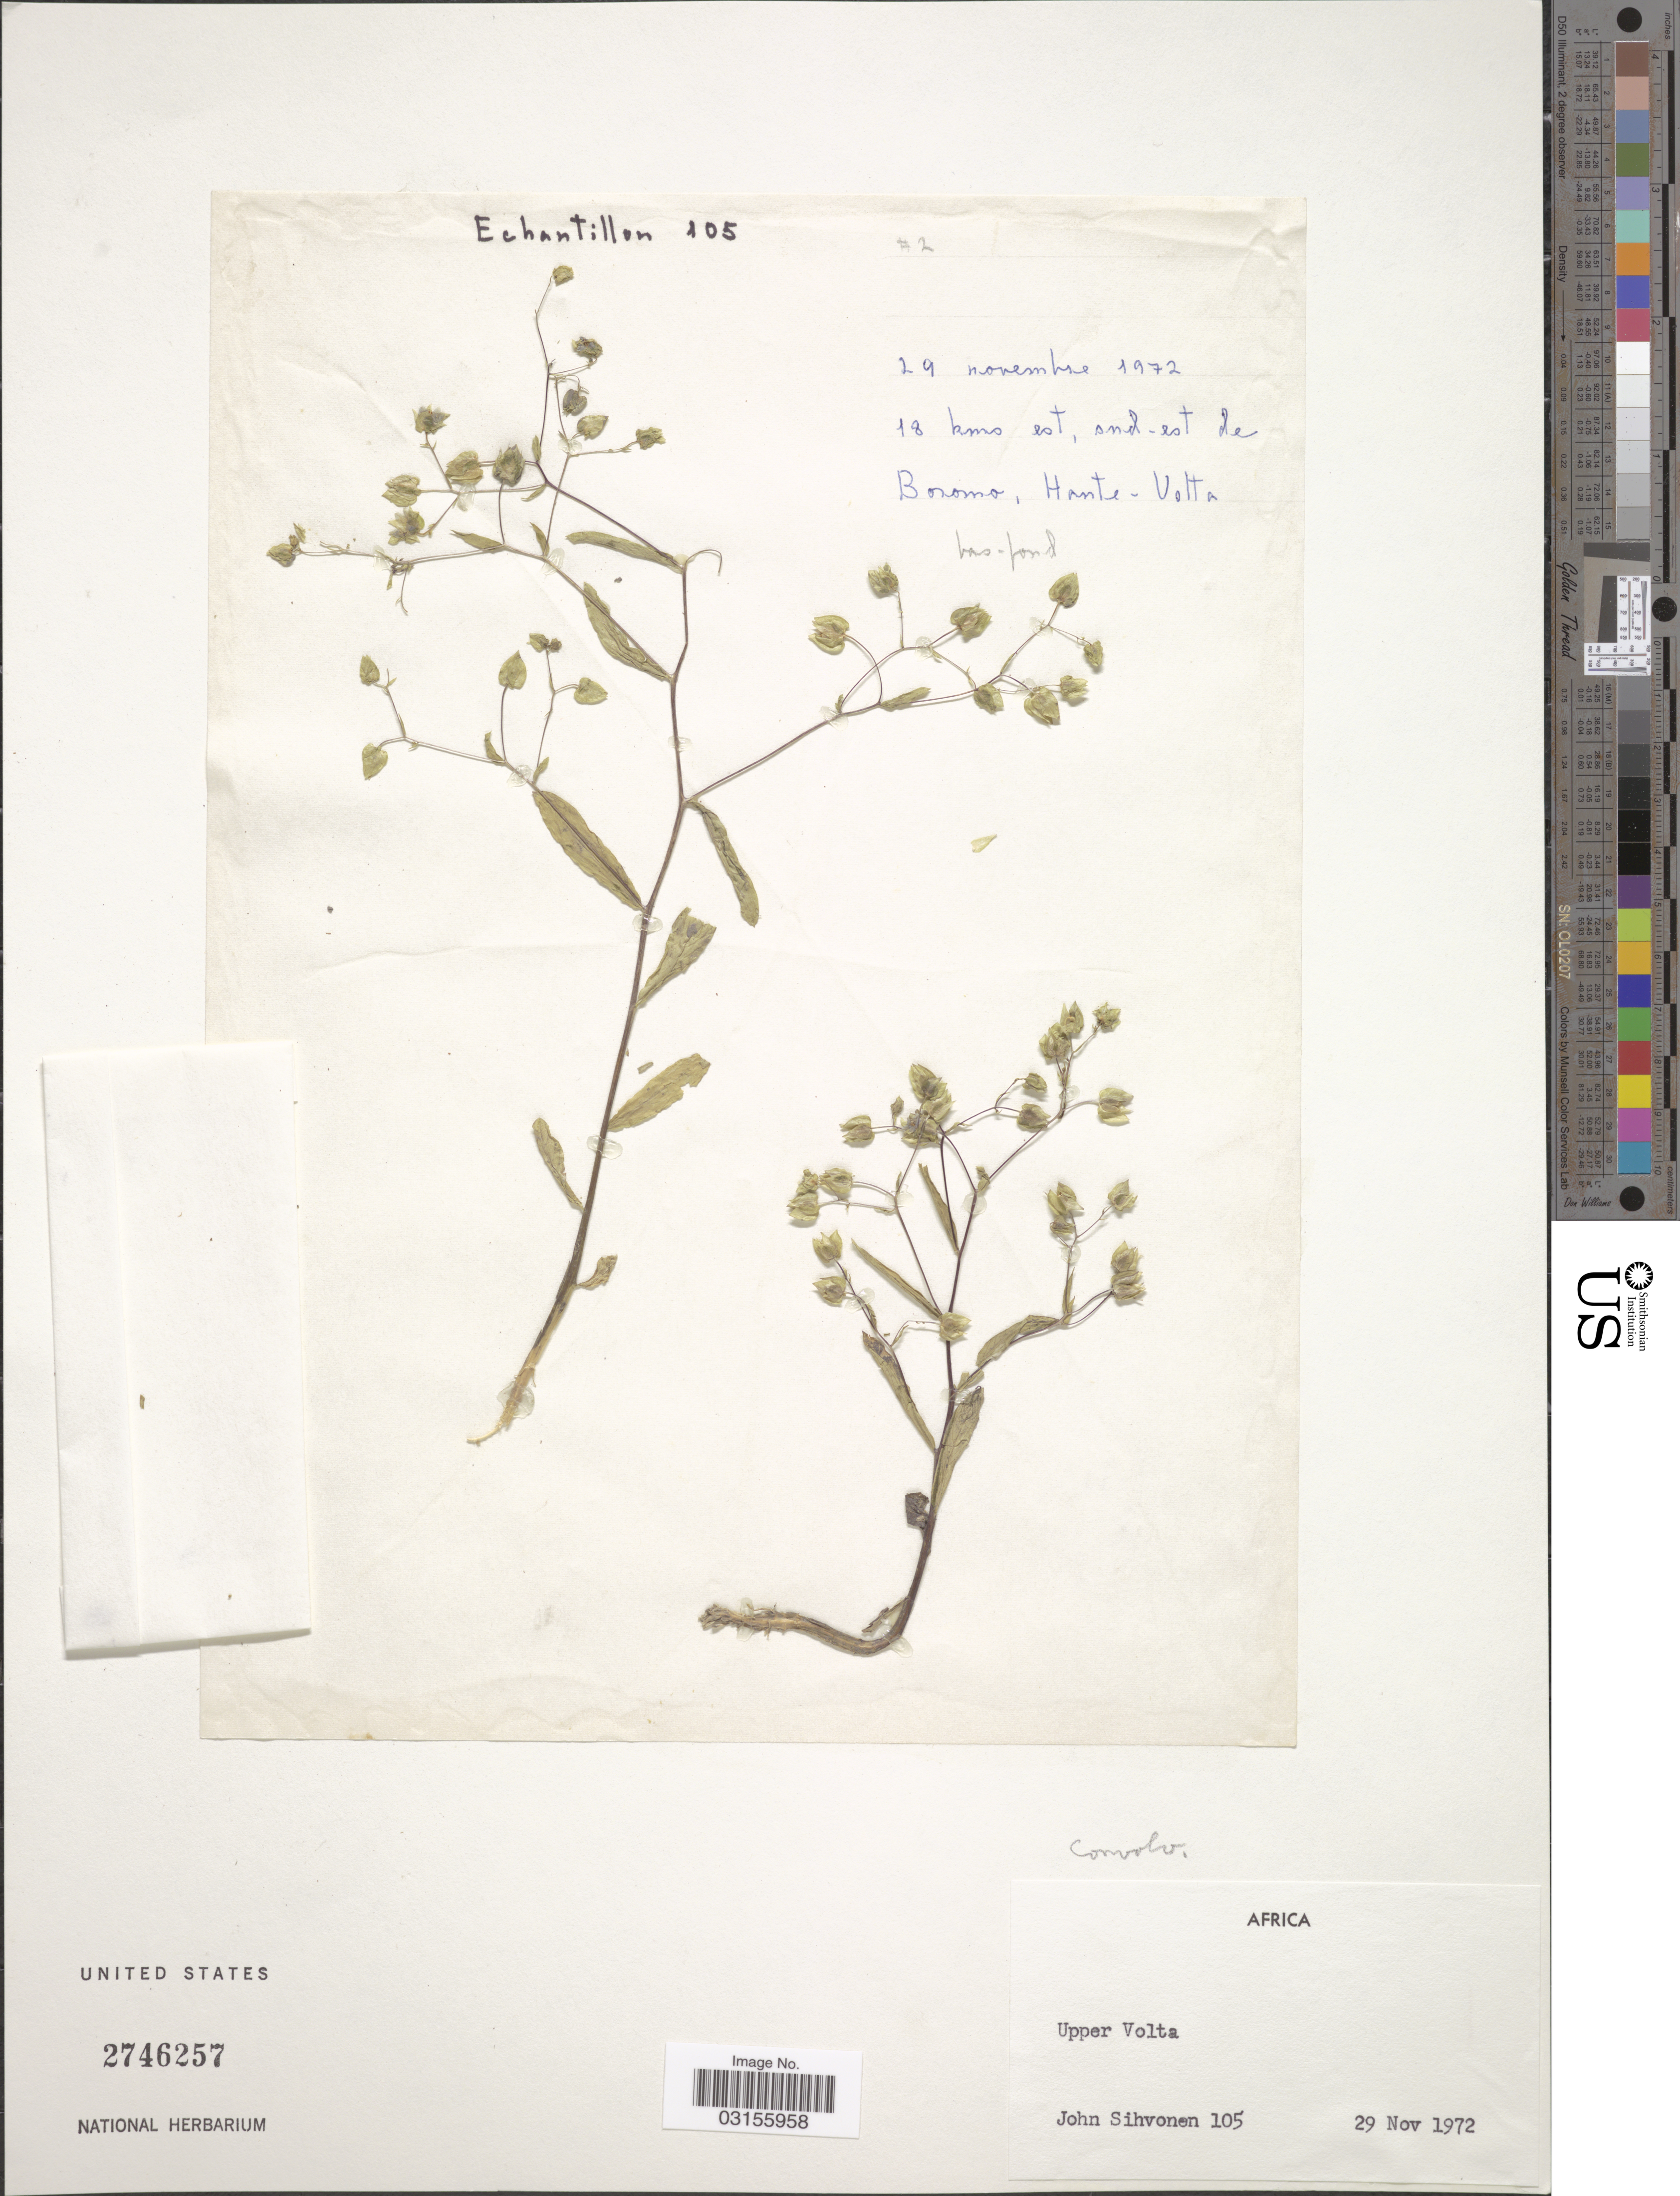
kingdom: Plantae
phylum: Tracheophyta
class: Magnoliopsida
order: Solanales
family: Hydroleaceae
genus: Hydrolea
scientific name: Hydrolea macrosepala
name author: A.W. Benn.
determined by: Strong, Mark T., (BOT), Smithsonian Institution - National Museum of Natural History (UNITED STATES)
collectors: J. Sihvonen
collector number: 105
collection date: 1972-11-29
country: Burkina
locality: Upper Volta. 18 kms est, sud-est de Boromo, Haute-Volta.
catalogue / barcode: US 2746257